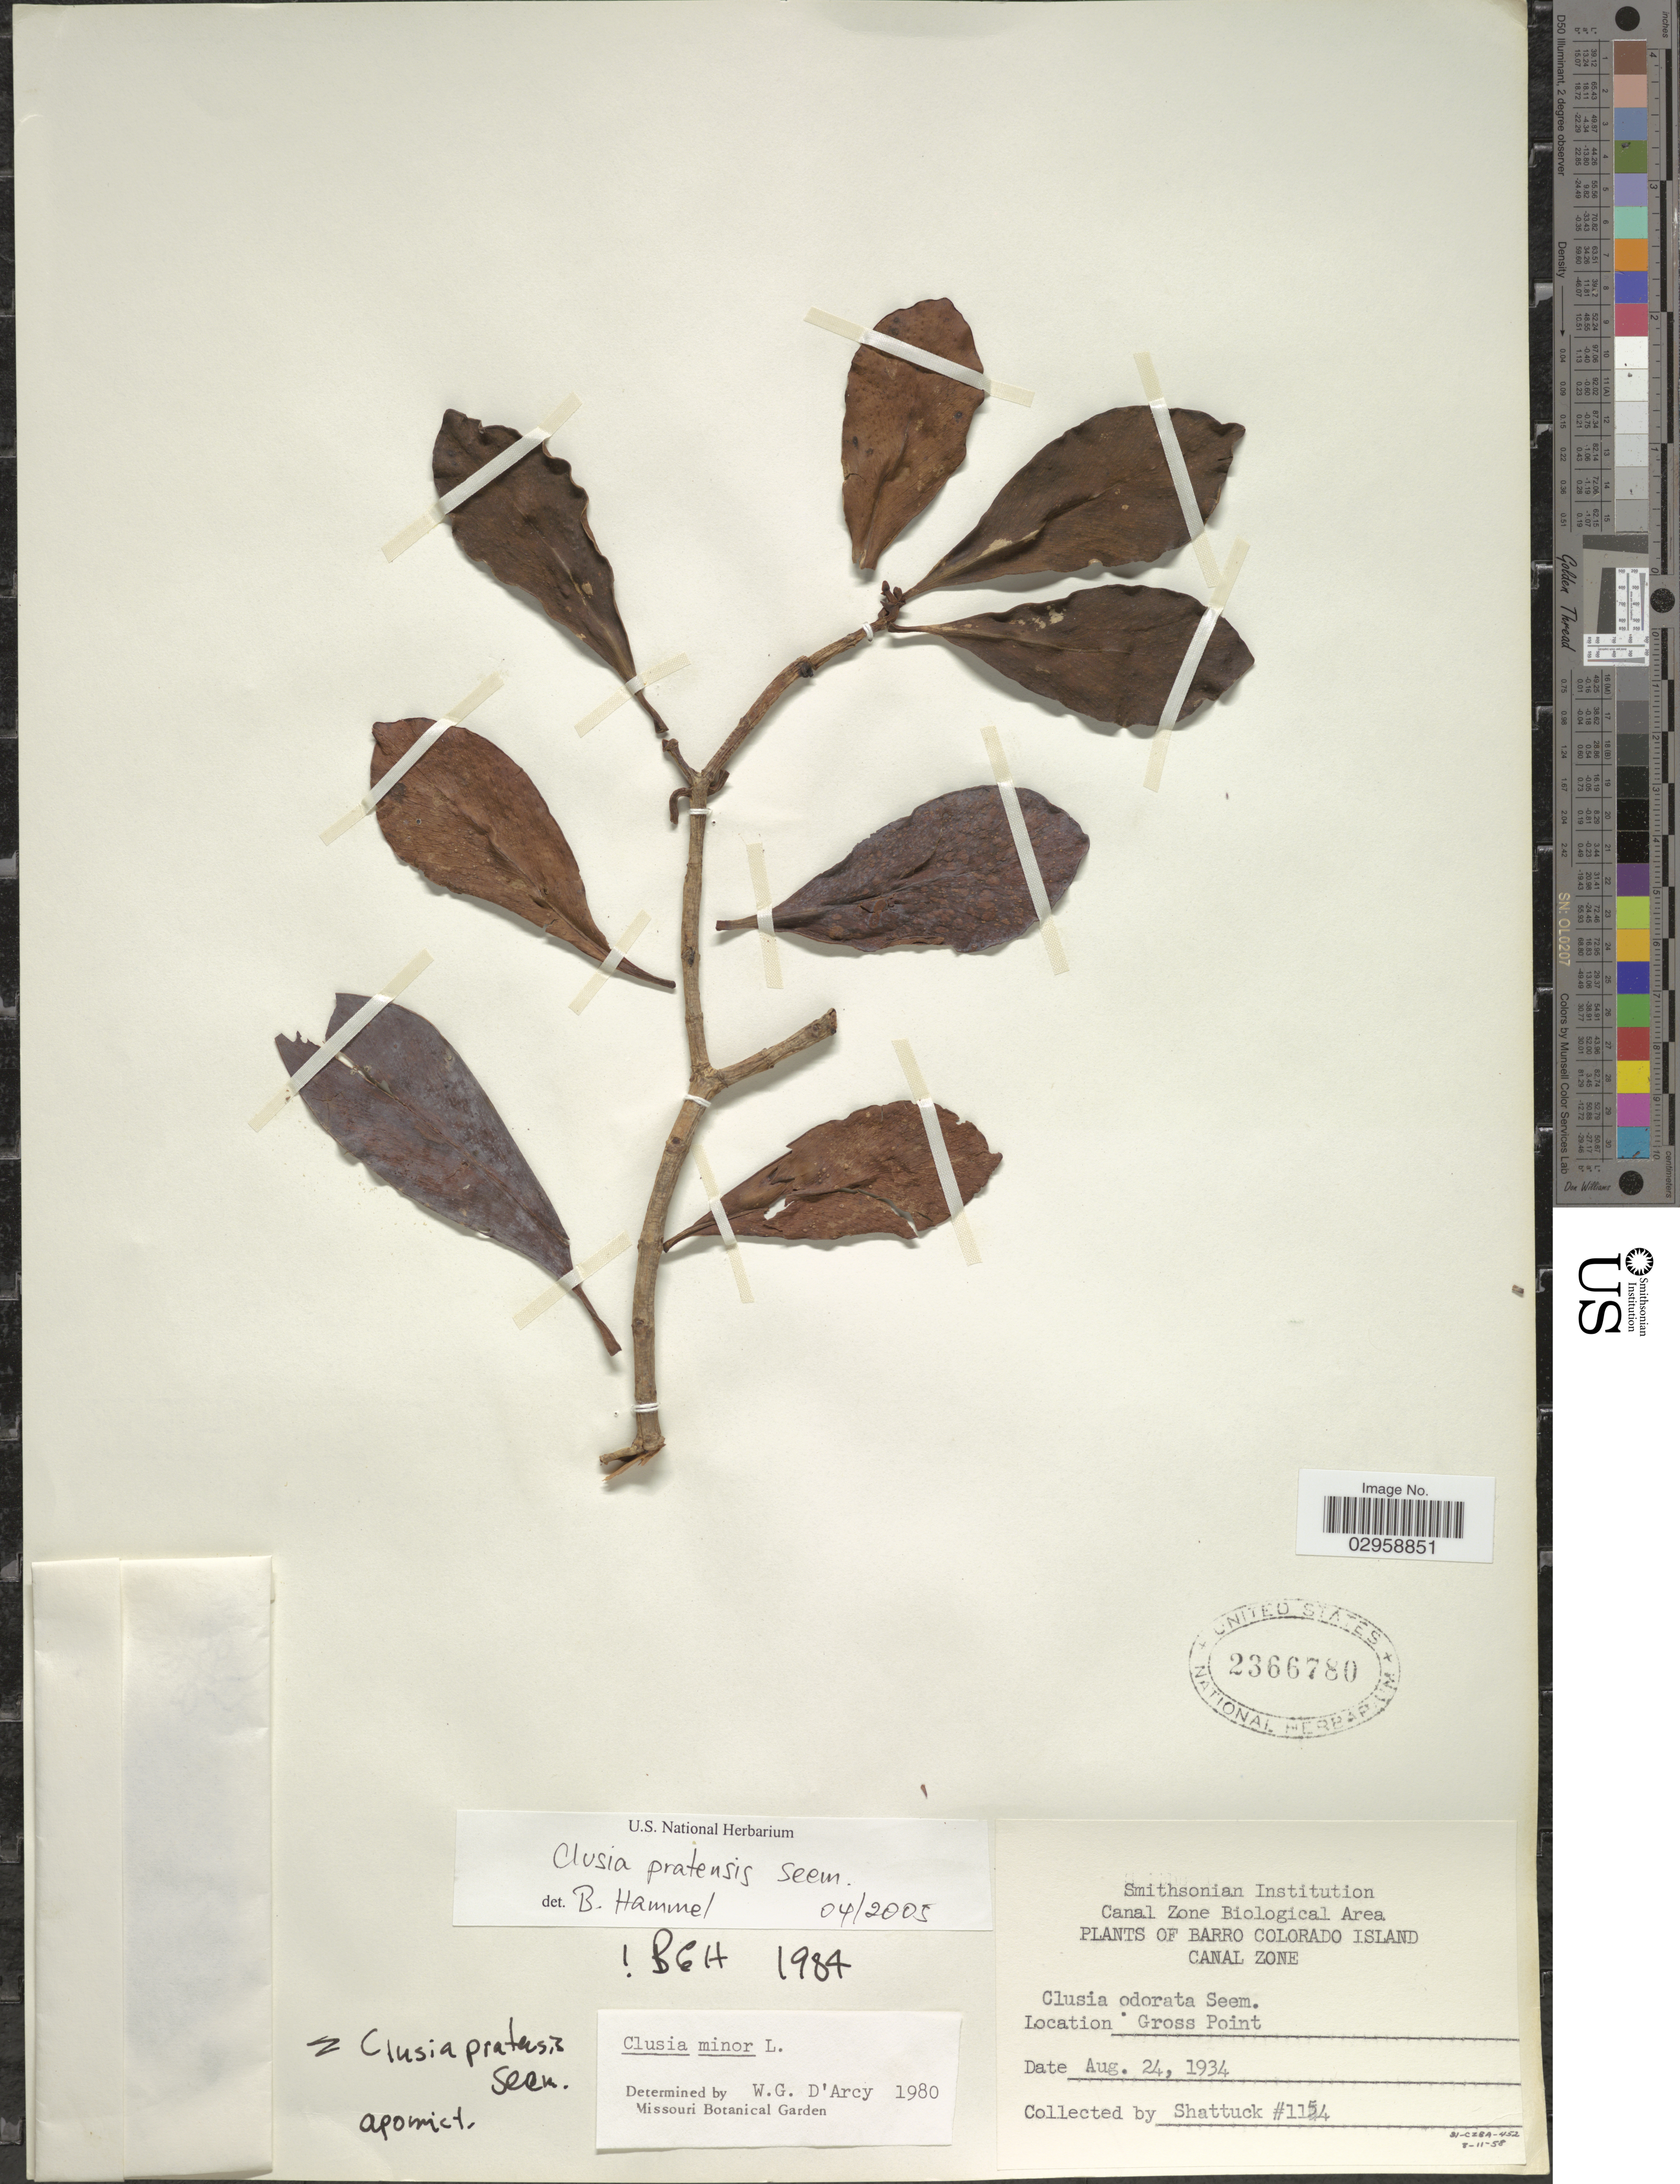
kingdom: Plantae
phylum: Tracheophyta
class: Magnoliopsida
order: Malpighiales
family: Clusiaceae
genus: Clusia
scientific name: Clusia pratensis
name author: Seem.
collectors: Shattuck, --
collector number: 1154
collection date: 1934-08-24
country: Panama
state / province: Panamá Oeste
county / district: Canal Zone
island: Barro Colorado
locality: Barro Colorado Island, Canal Zone, Gross Point.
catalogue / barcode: US 2366780